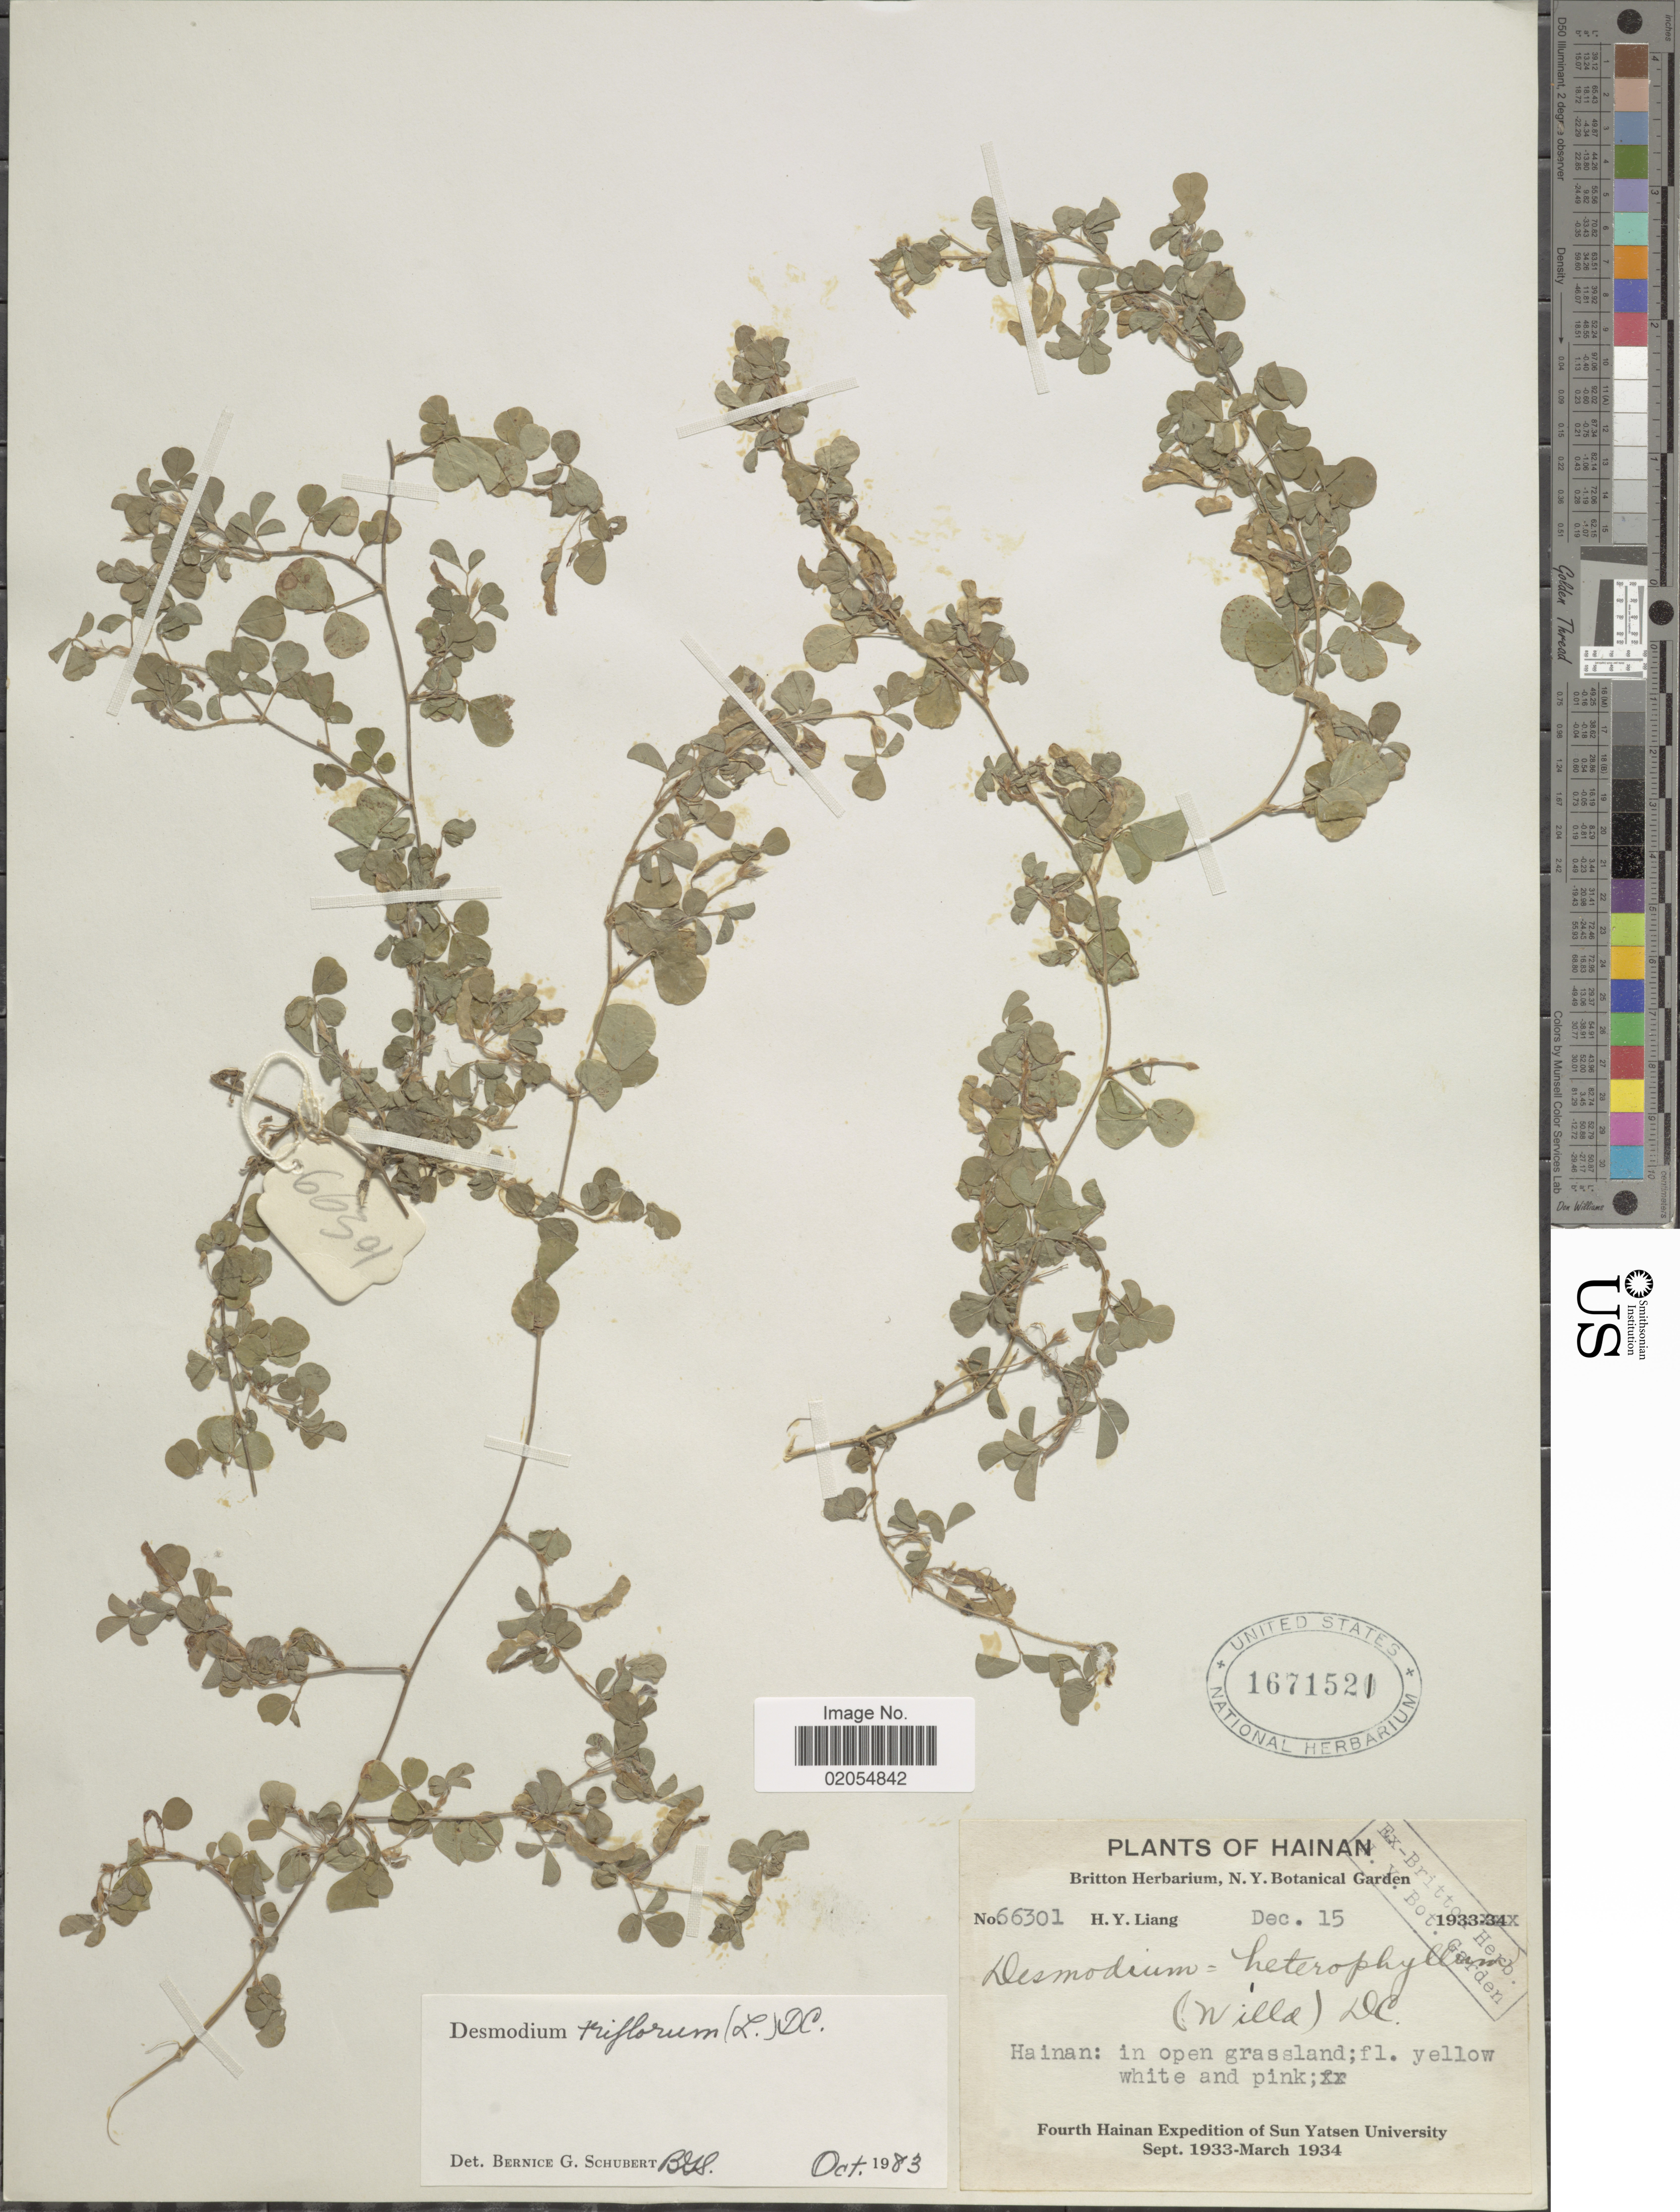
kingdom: Plantae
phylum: Tracheophyta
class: Magnoliopsida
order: Fabales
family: Fabaceae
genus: Grona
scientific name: Grona triflora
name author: (L.) H. Ohashi & K. Ohashi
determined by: Strong, Mark T., (BOT), Smithsonian Institution - National Museum of Natural History (UNITED STATES)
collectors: H. Y. Liang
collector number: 66301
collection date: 1933-12-15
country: China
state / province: Hainan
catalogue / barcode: US 1671521